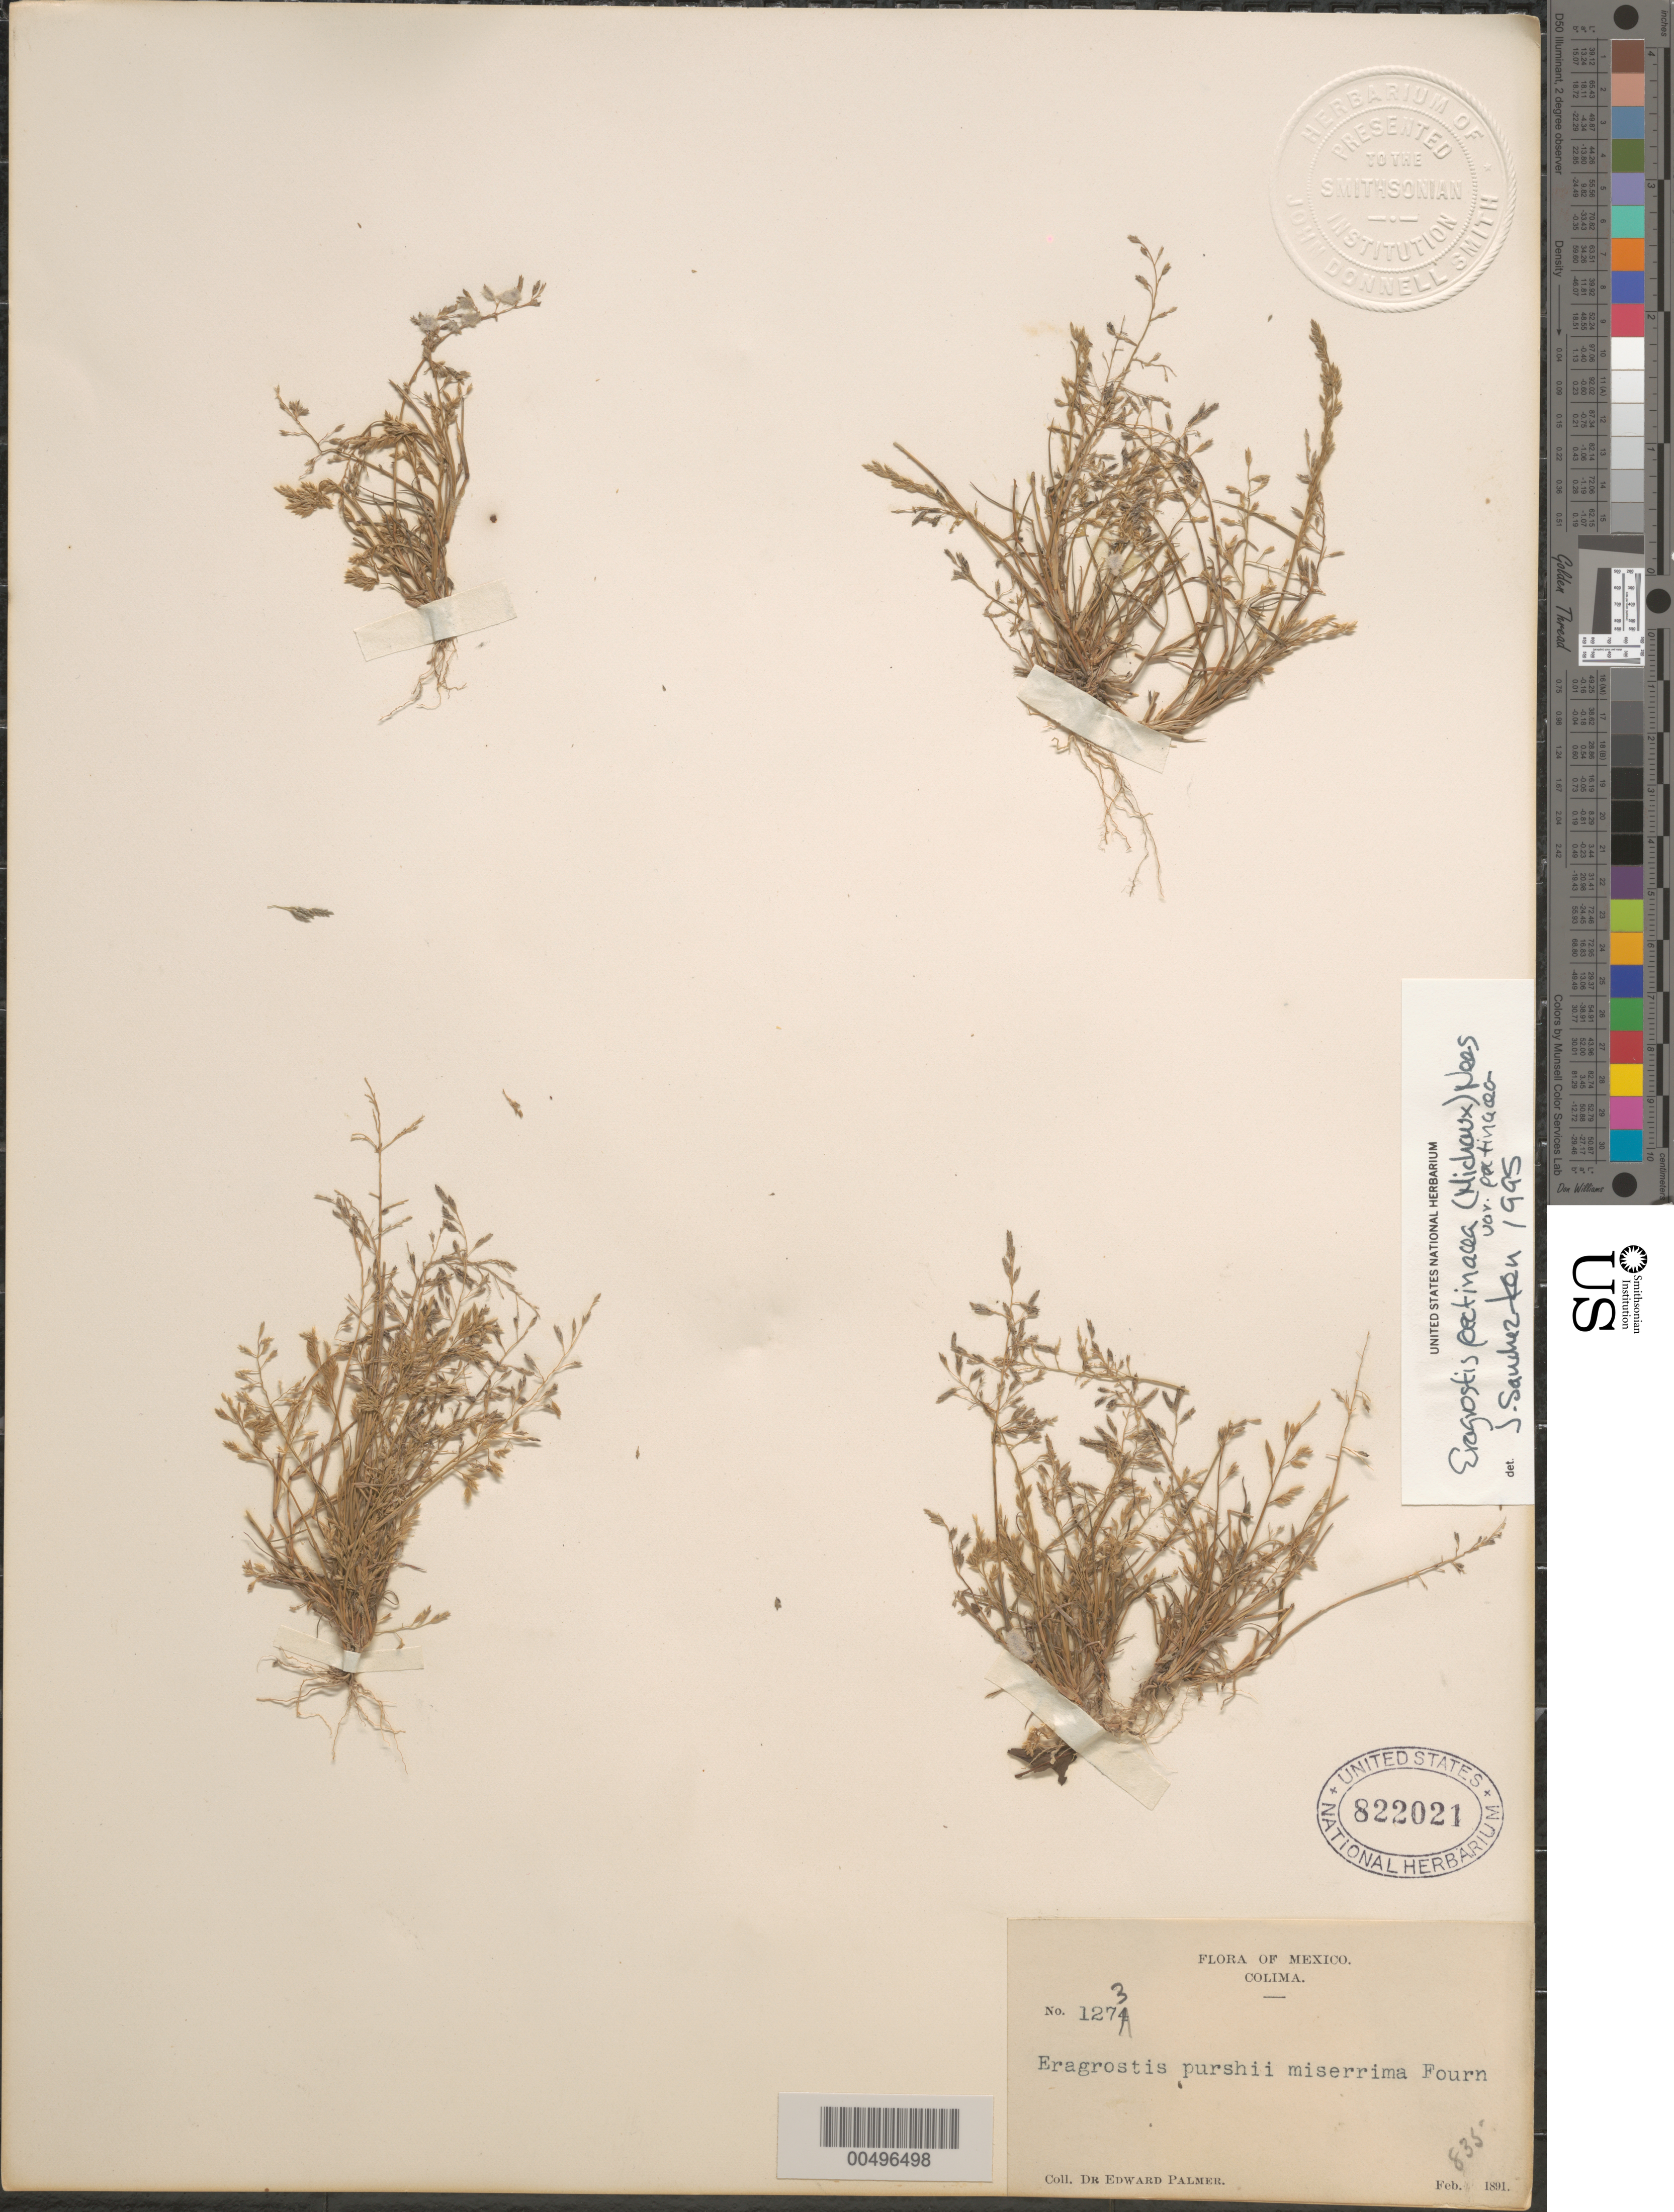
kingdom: Plantae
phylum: Tracheophyta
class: Liliopsida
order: Poales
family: Poaceae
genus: Eragrostis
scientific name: Eragrostis pectinacea var. pectinacea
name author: (Michx.) Nees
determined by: Sánchez-Ken, J. G.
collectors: E. Palmer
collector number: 1273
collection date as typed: Feb 1891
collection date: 1891-02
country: Mexico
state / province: Colima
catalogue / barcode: US 822021